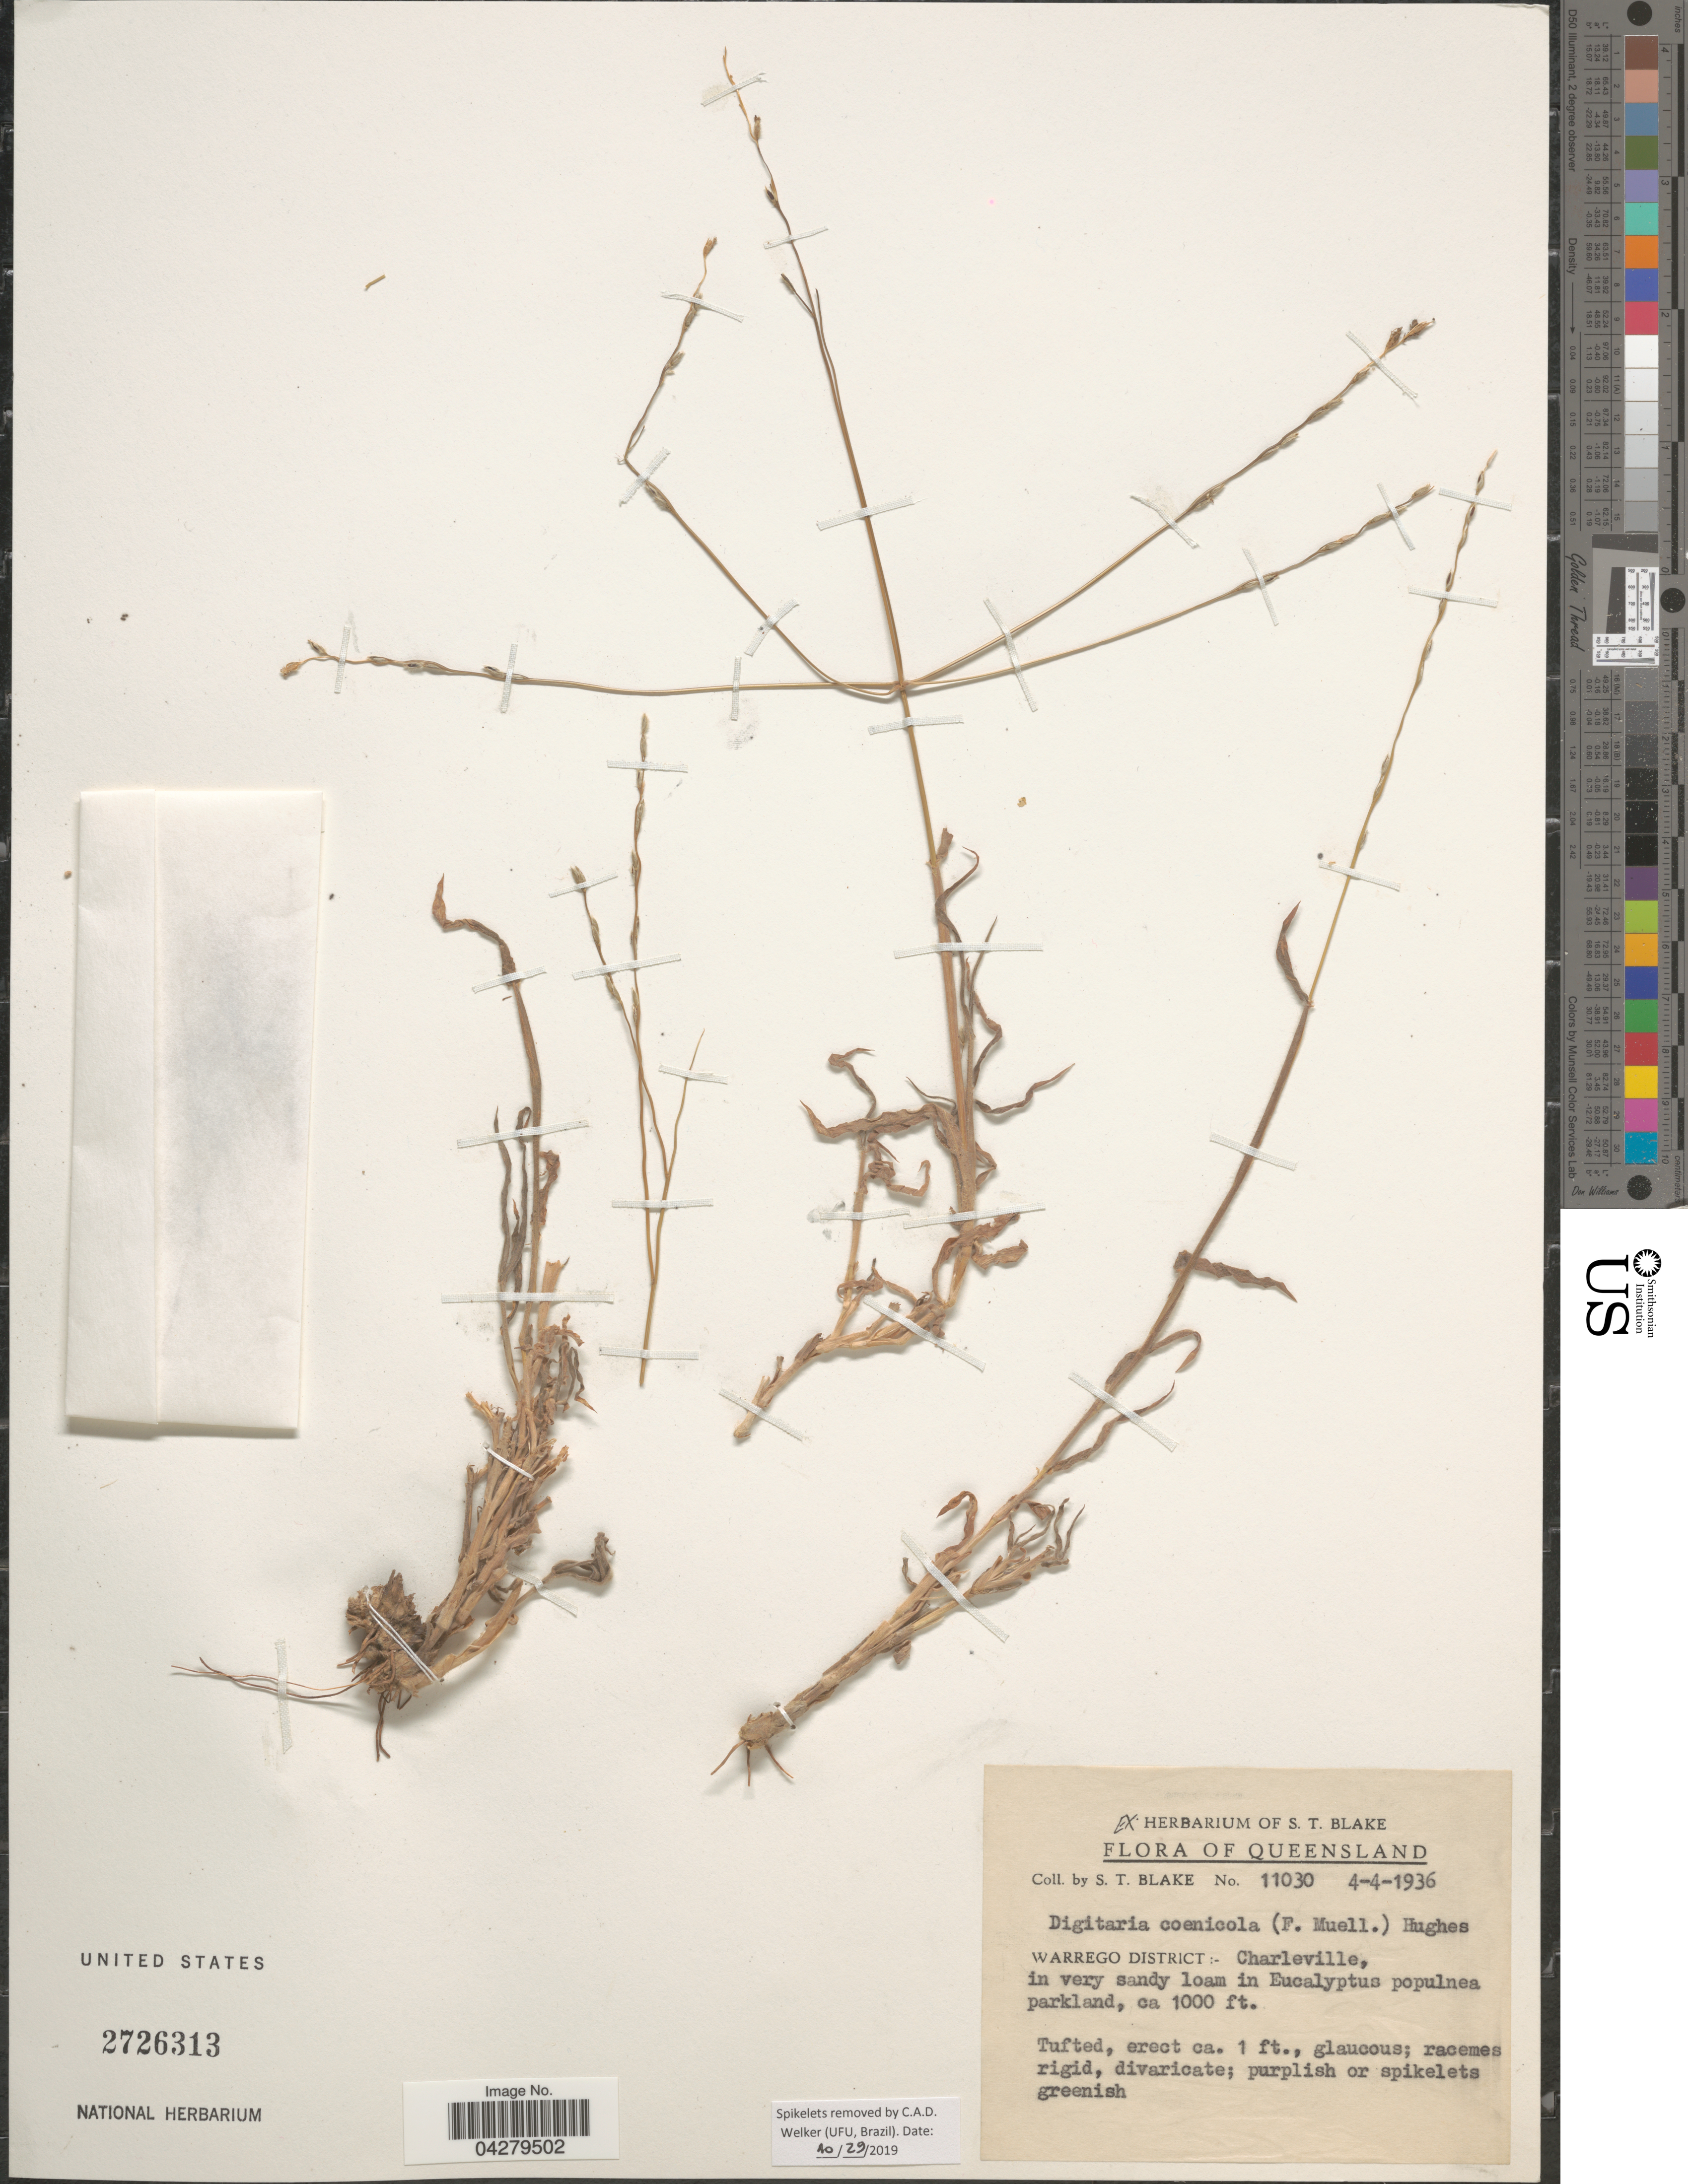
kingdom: Plantae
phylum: Tracheophyta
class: Liliopsida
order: Poales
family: Poaceae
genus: Digitaria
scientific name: Digitaria coenicola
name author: (F. Muell.) Hughes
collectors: S. T. Blake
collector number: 11030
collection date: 1936-04-04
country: Australia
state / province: Queensland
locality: Warrego District:- Charleville.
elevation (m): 305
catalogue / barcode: US 2726313